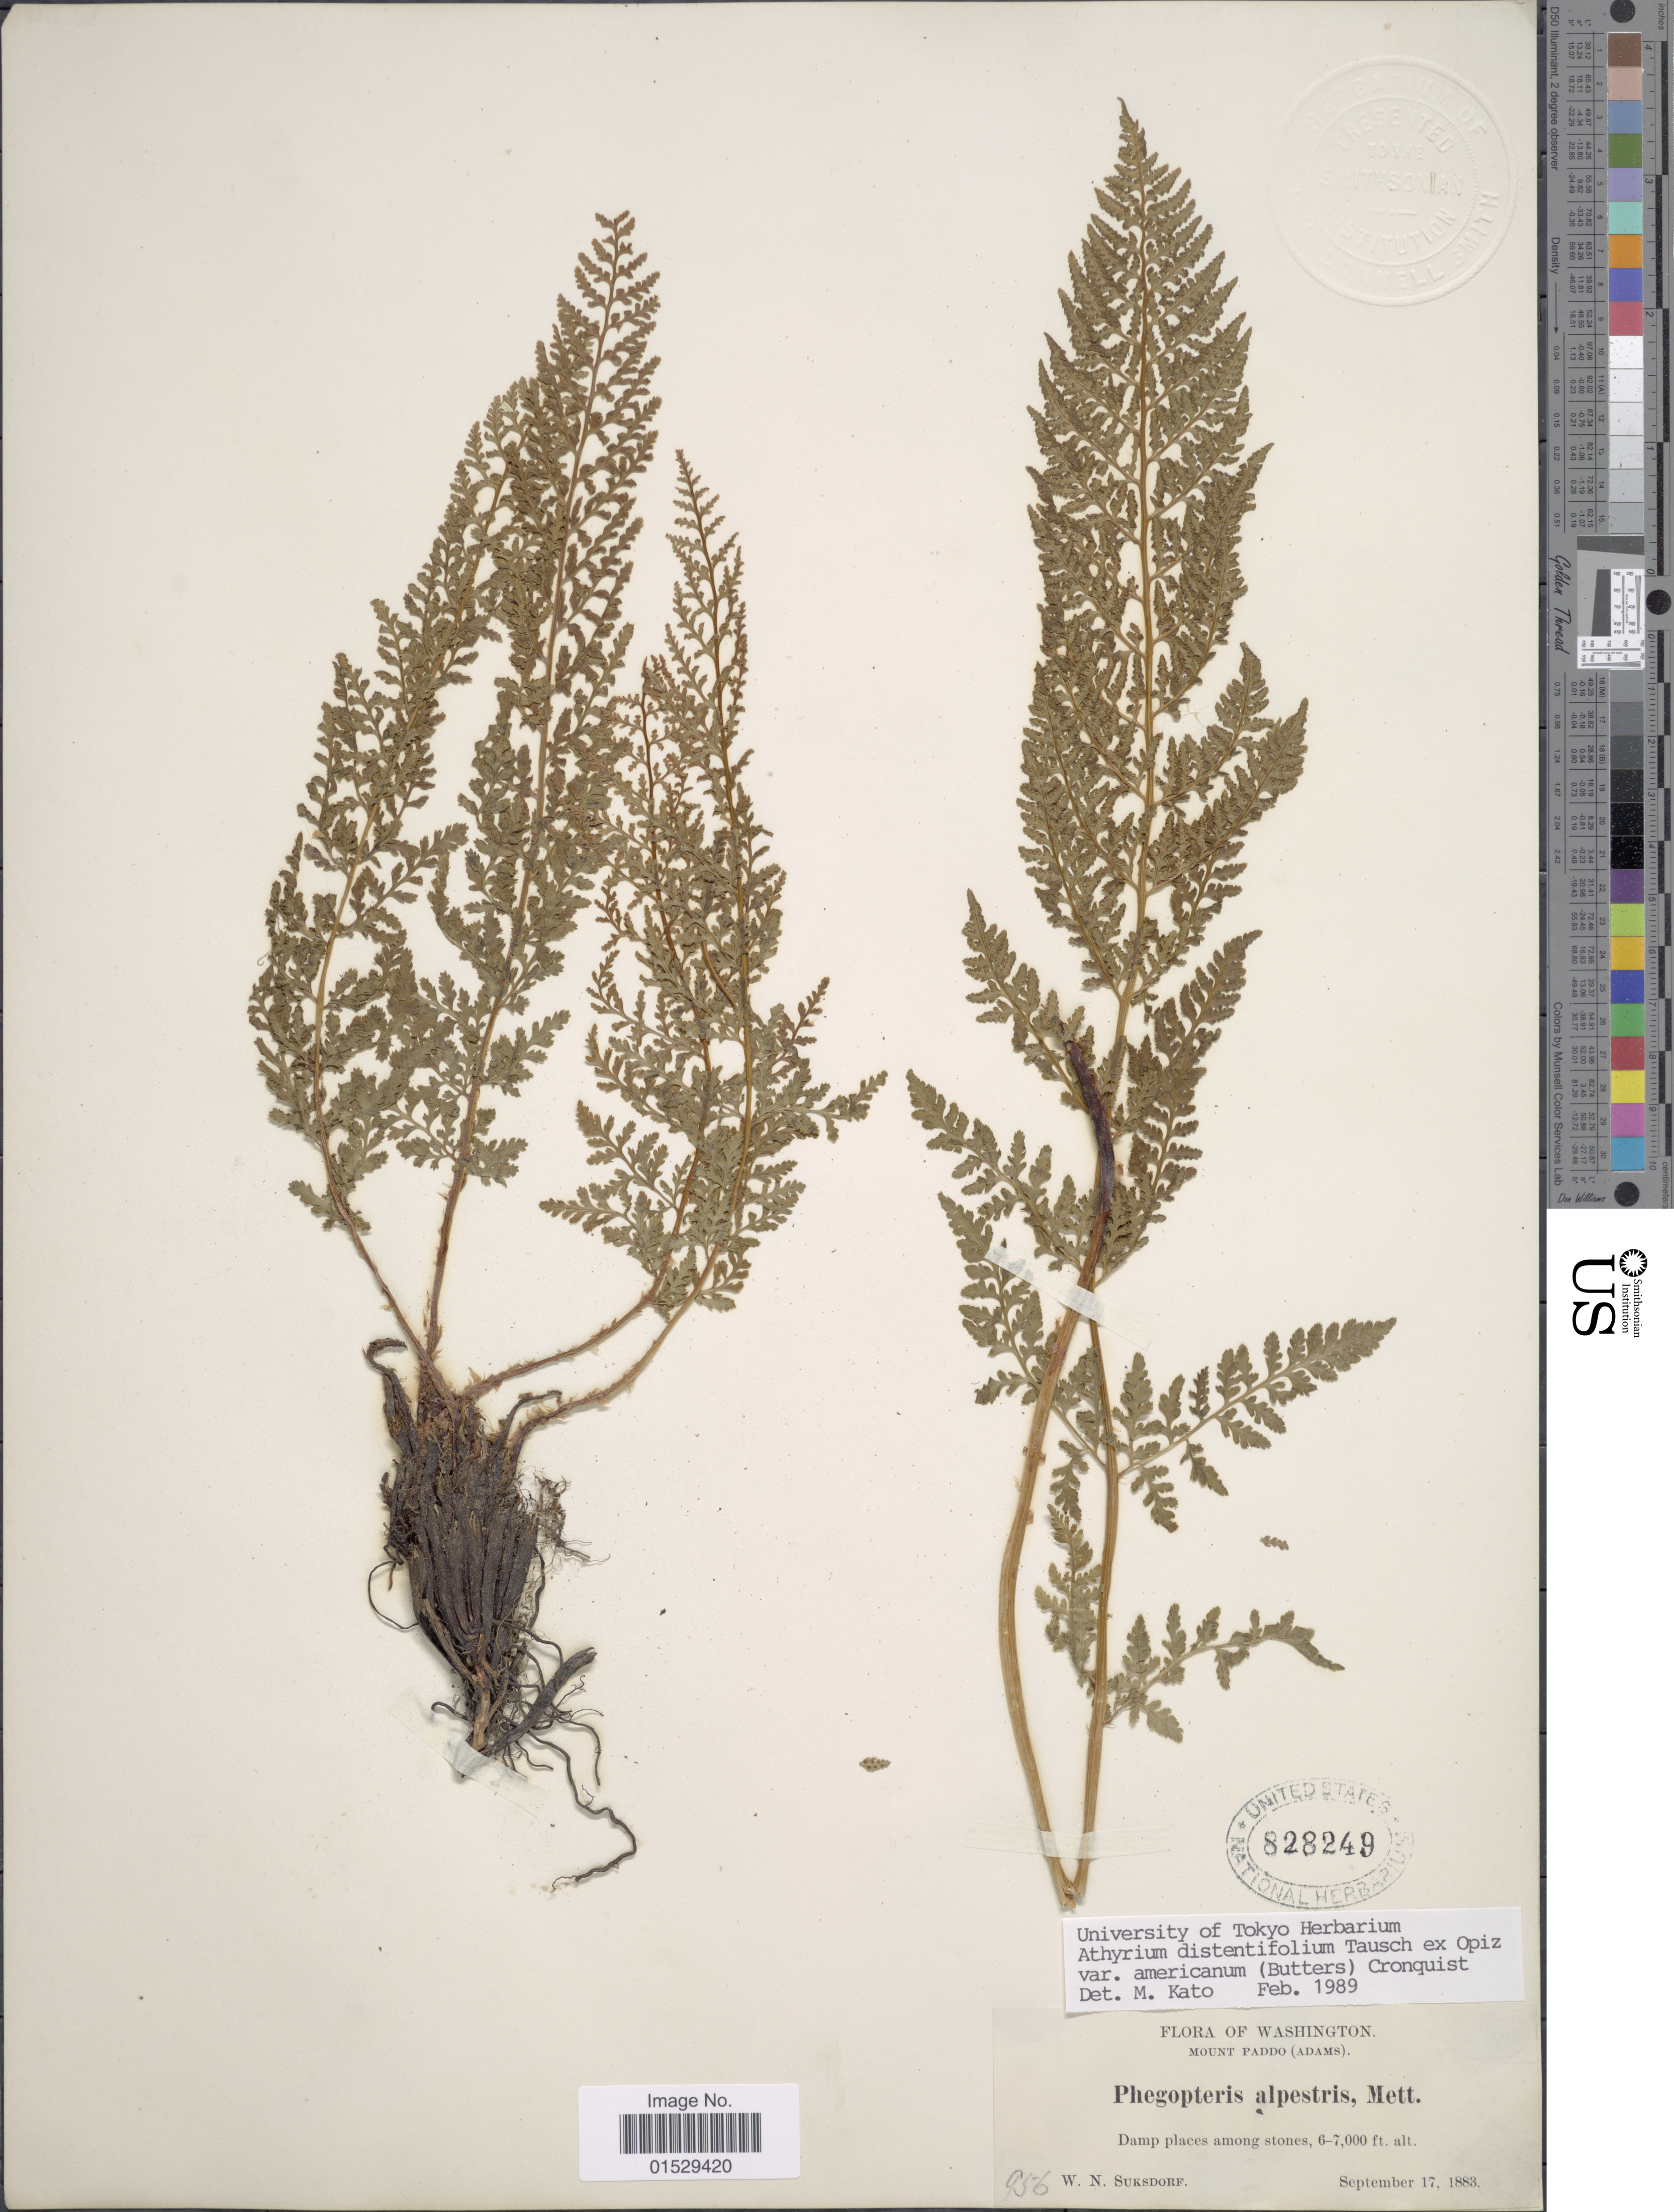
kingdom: Plantae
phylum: Tracheophyta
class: Polypodiopsida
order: Polypodiales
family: Athyriaceae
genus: Athyrium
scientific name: Athyrium distentifolilum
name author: Tausch ex Opiz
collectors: W. N. Suksdorf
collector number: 956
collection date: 1883-09-17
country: United States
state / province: Washington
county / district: Skamania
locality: Mount Paddo (Adams), damp places among stones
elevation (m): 1829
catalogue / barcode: US 828249